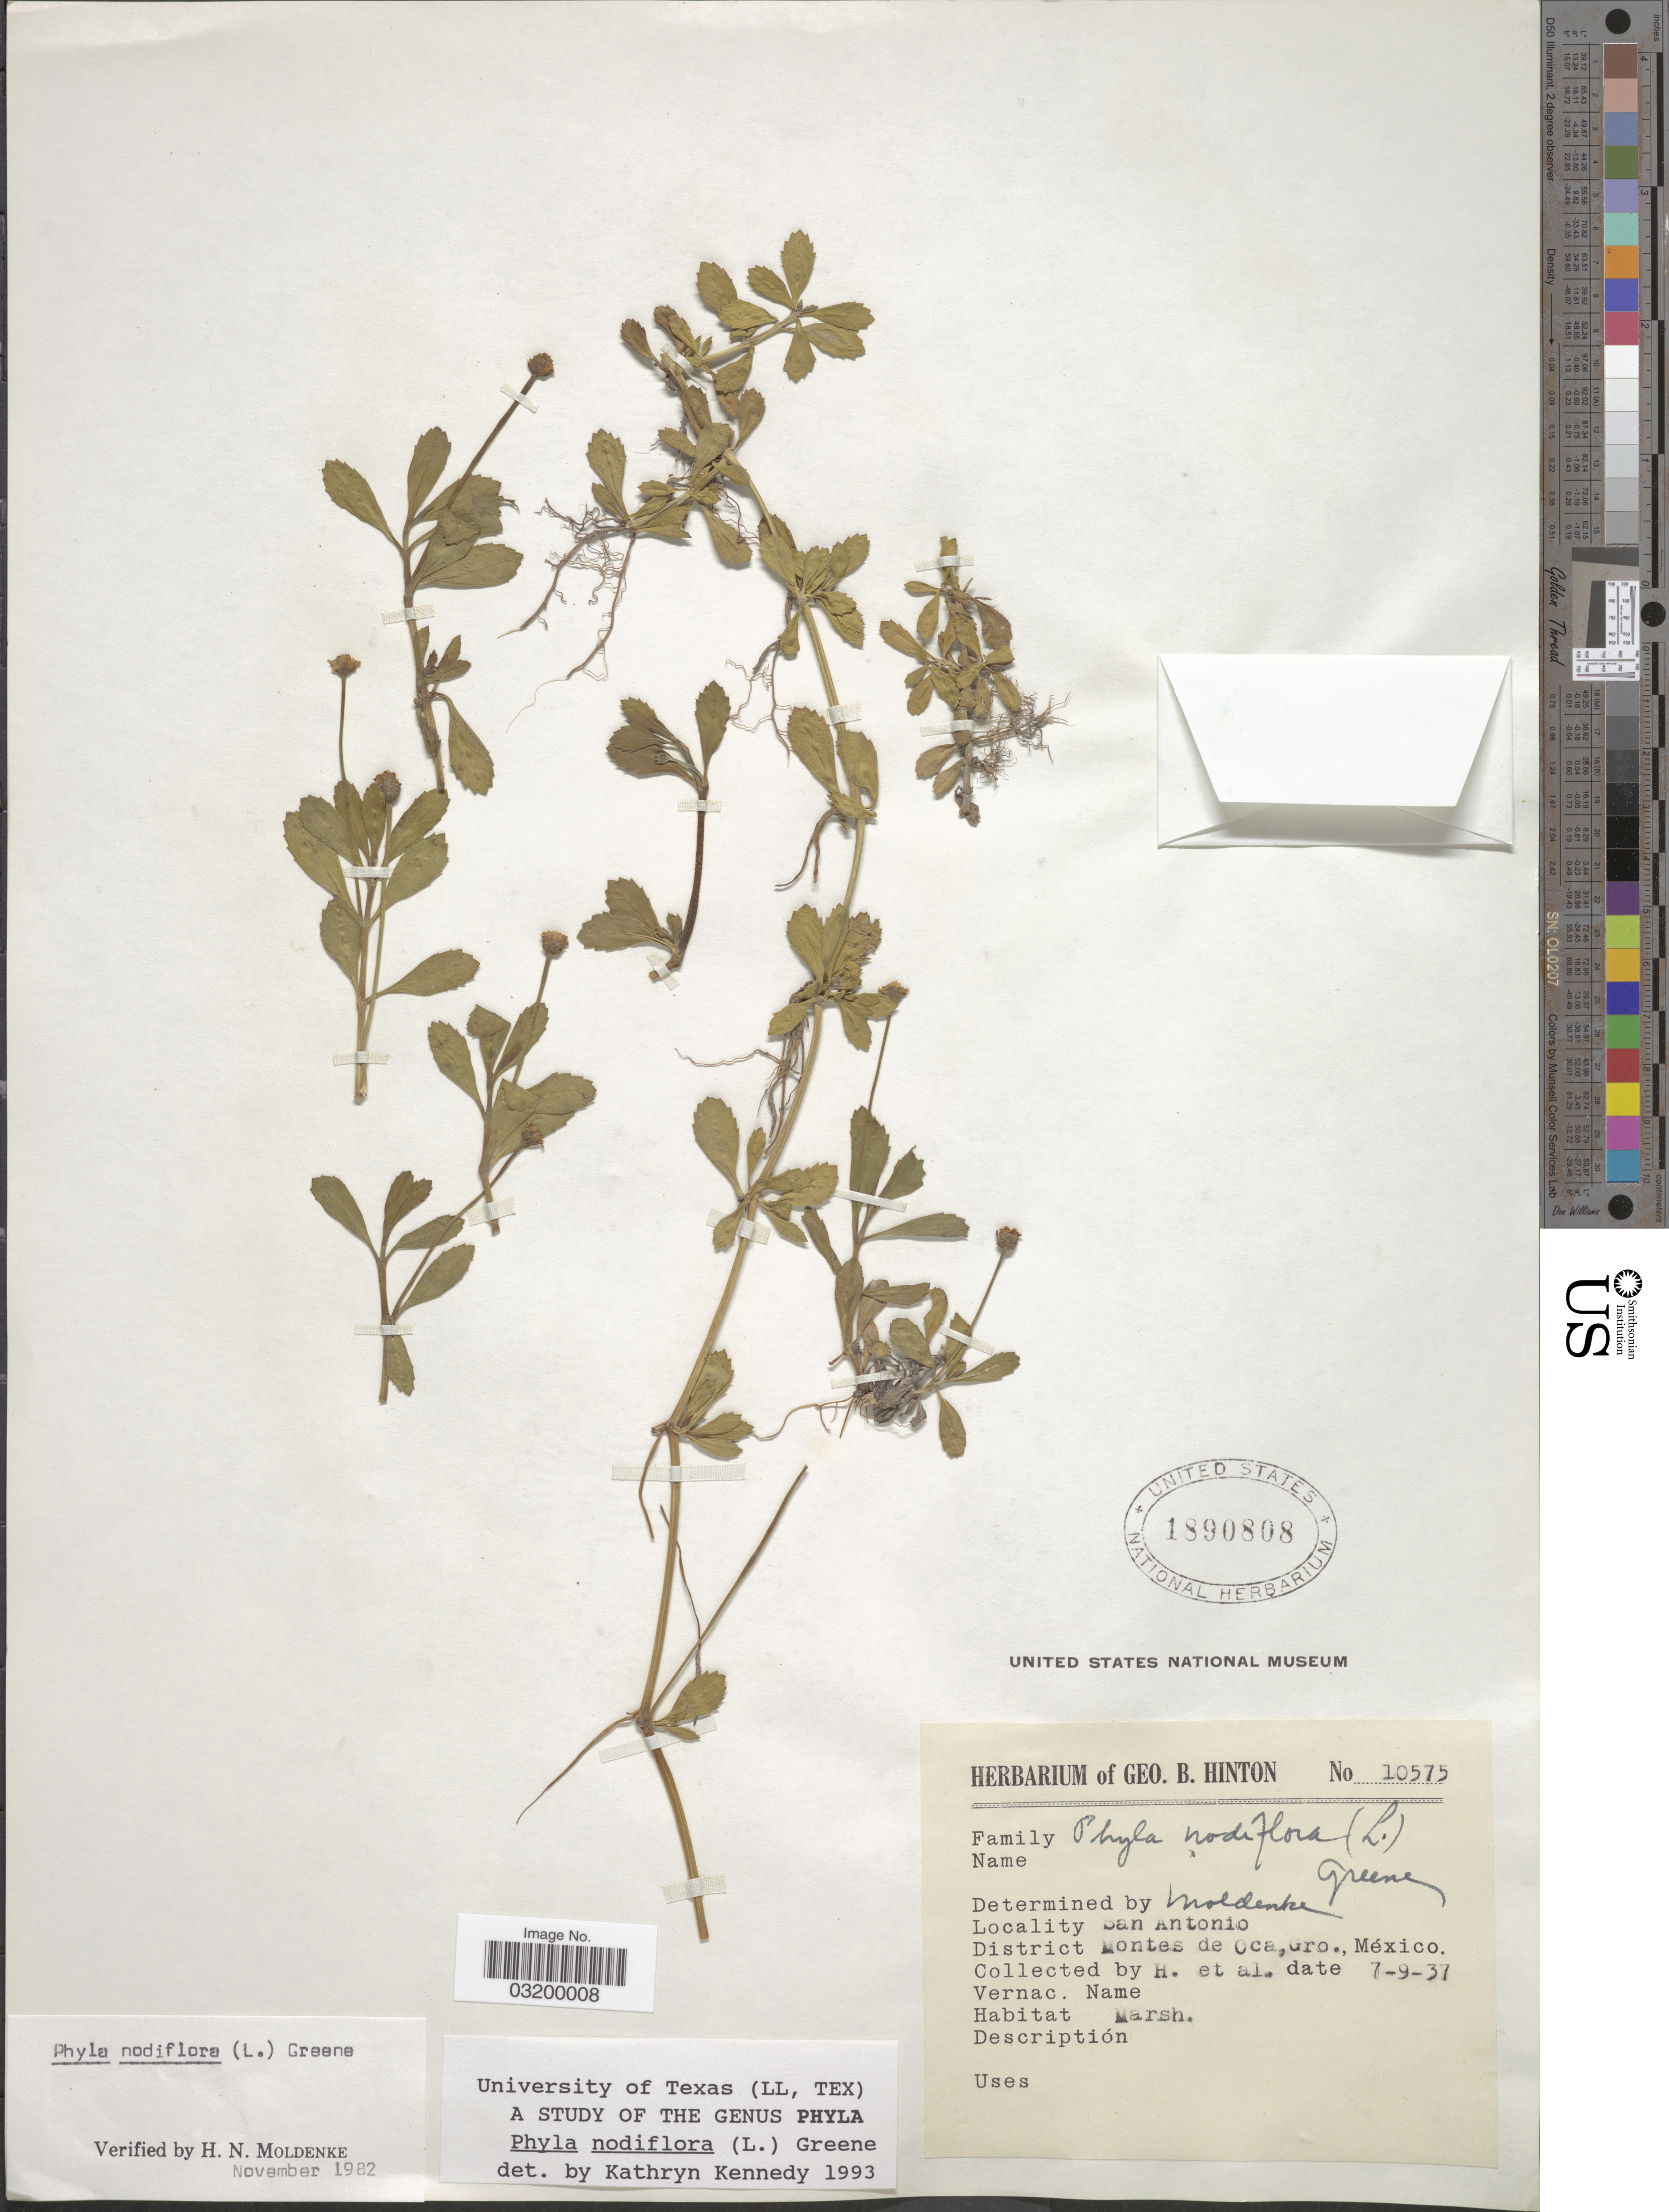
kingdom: Plantae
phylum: Tracheophyta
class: Magnoliopsida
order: Lamiales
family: Verbenaceae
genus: Phyla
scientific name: Phyla nodiflora var. nodiflora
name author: (L.) Greene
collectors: G. B. Hinton & et al.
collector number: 10575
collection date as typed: Transcribed d/m/y: 7/9/37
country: Mexico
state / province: Guerrero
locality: San Antonio, District Montes de Oca.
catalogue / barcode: US 1890808